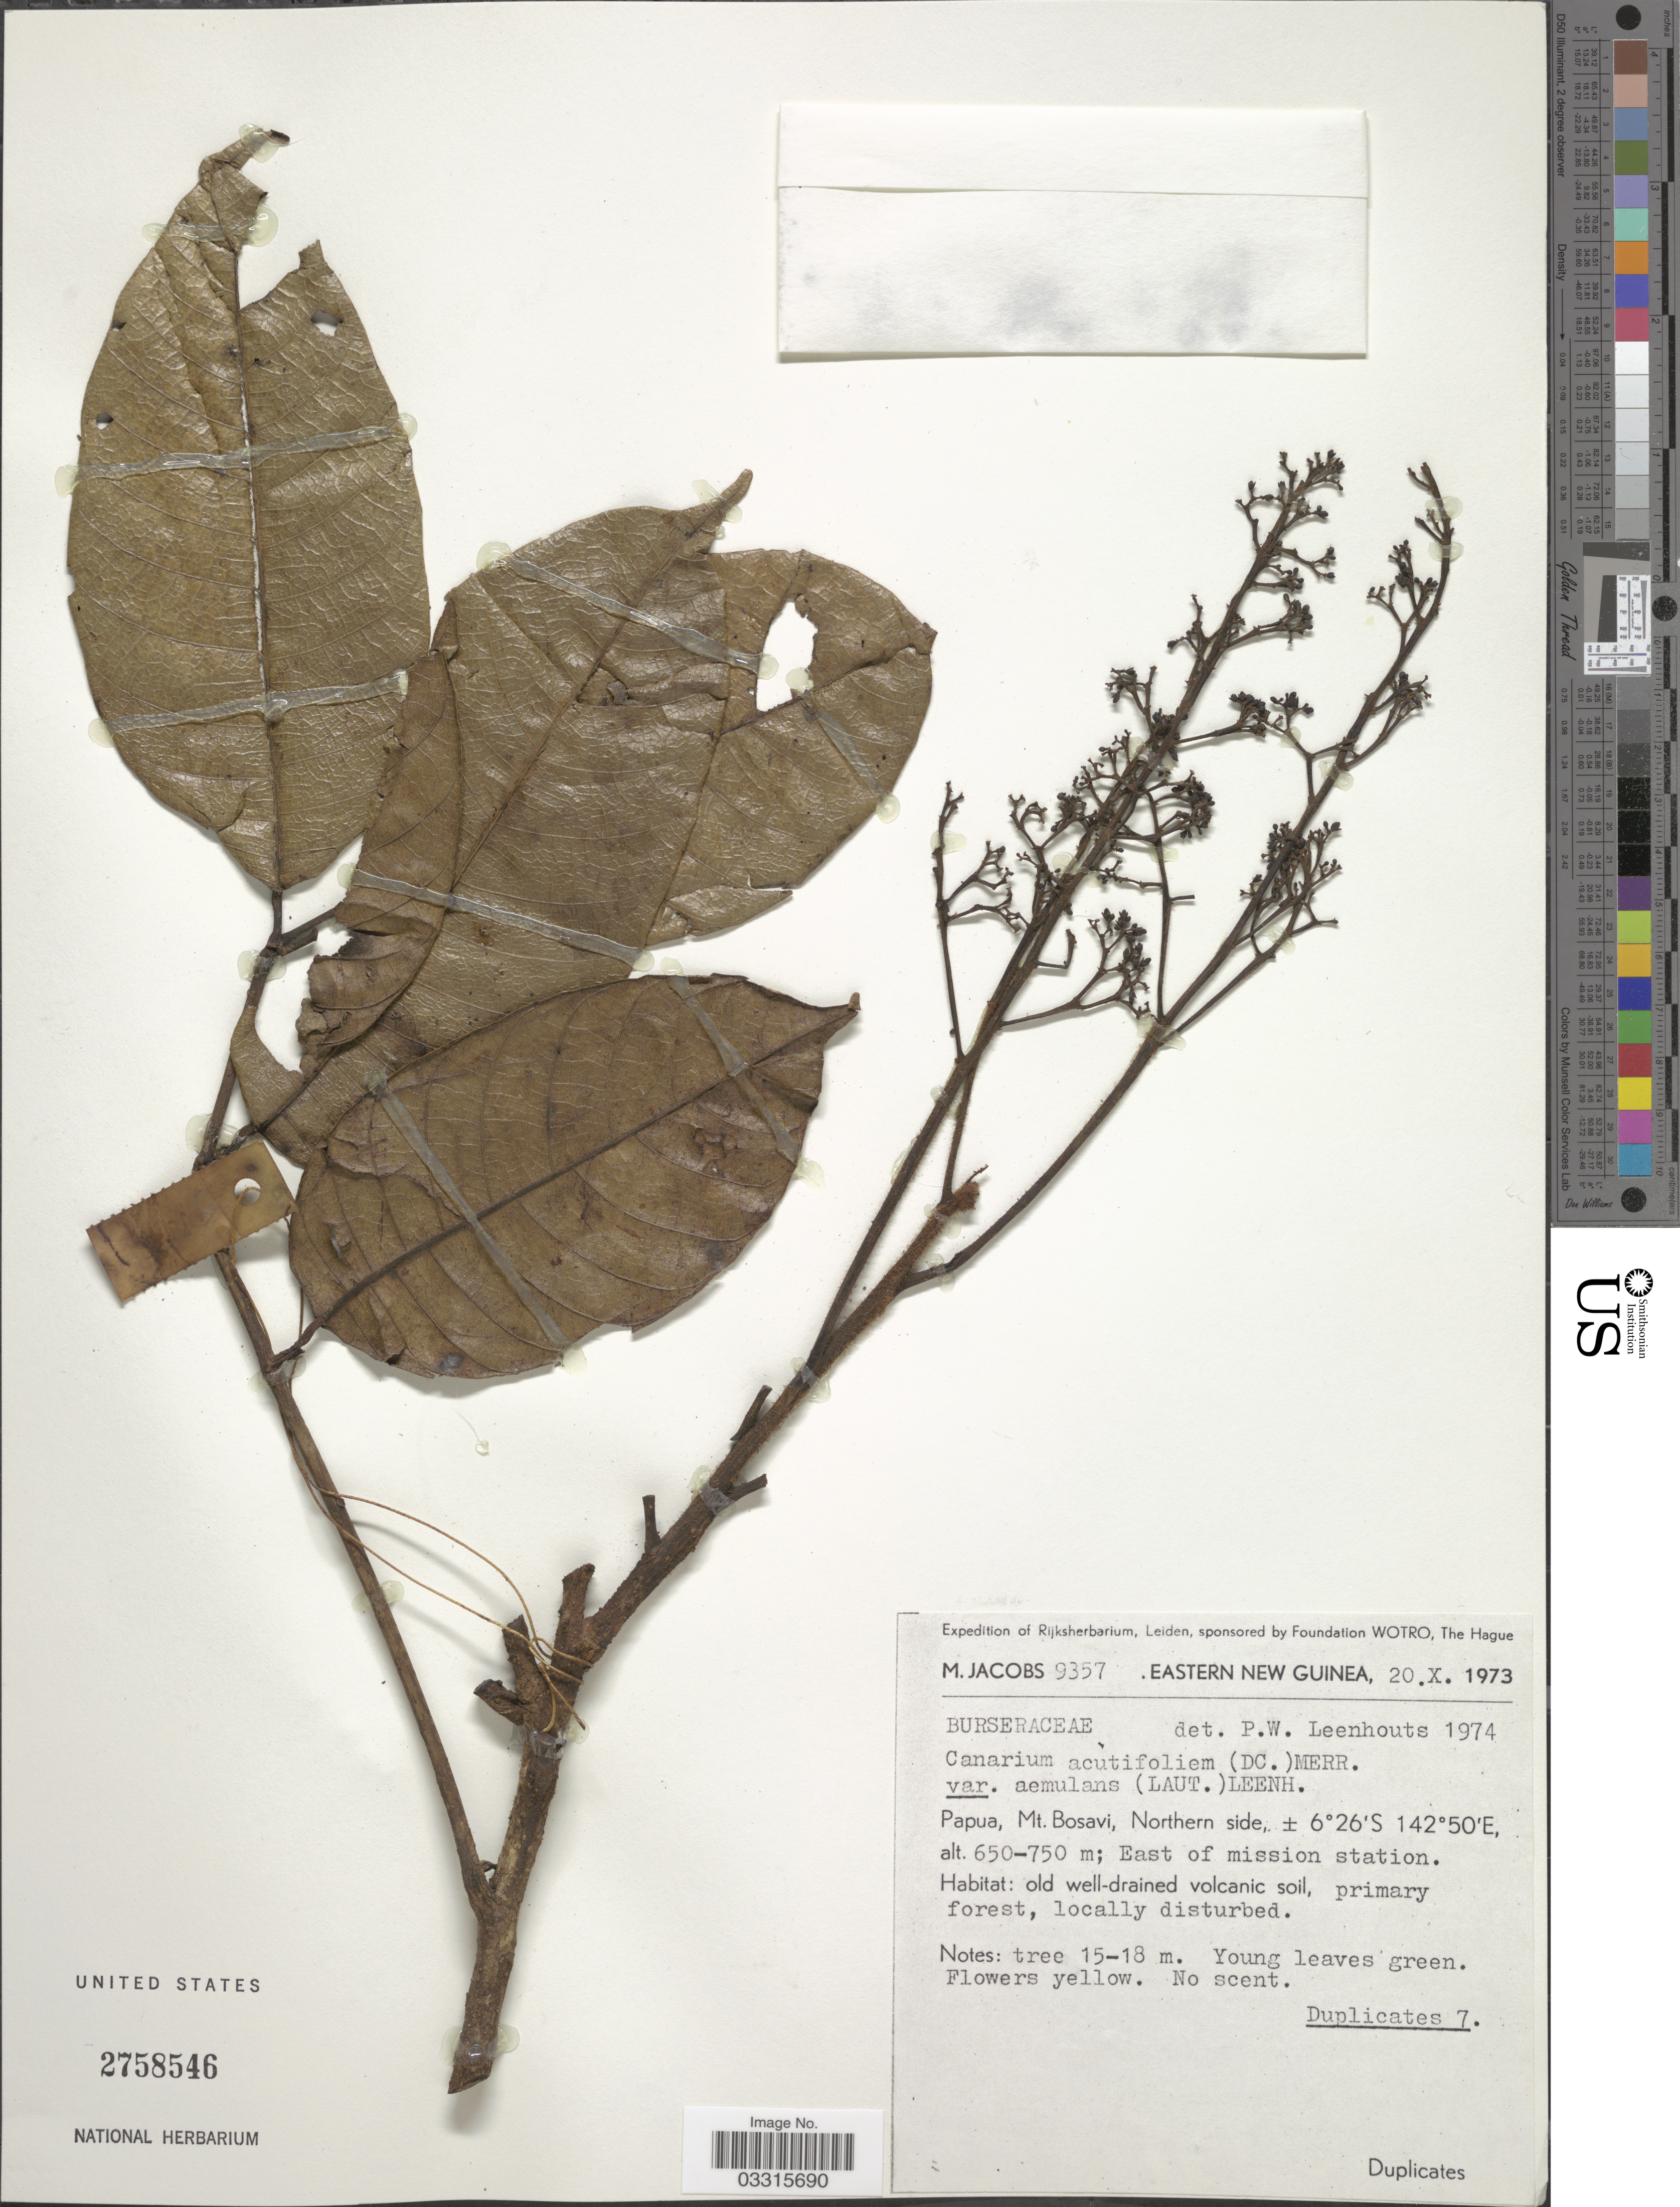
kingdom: Plantae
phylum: Tracheophyta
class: Magnoliopsida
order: Sapindales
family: Burseraceae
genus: Canarium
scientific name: Canarium acutifolium var. aemulans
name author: (Lauterb.) Leenh.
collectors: M. Jacobs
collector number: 9357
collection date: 1973-10-20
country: Papua New Guinea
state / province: Northern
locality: Eastern New Guinea. Papua, Mt. Bosavi, Northern side. East of mission station.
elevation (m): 650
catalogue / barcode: US 2758546